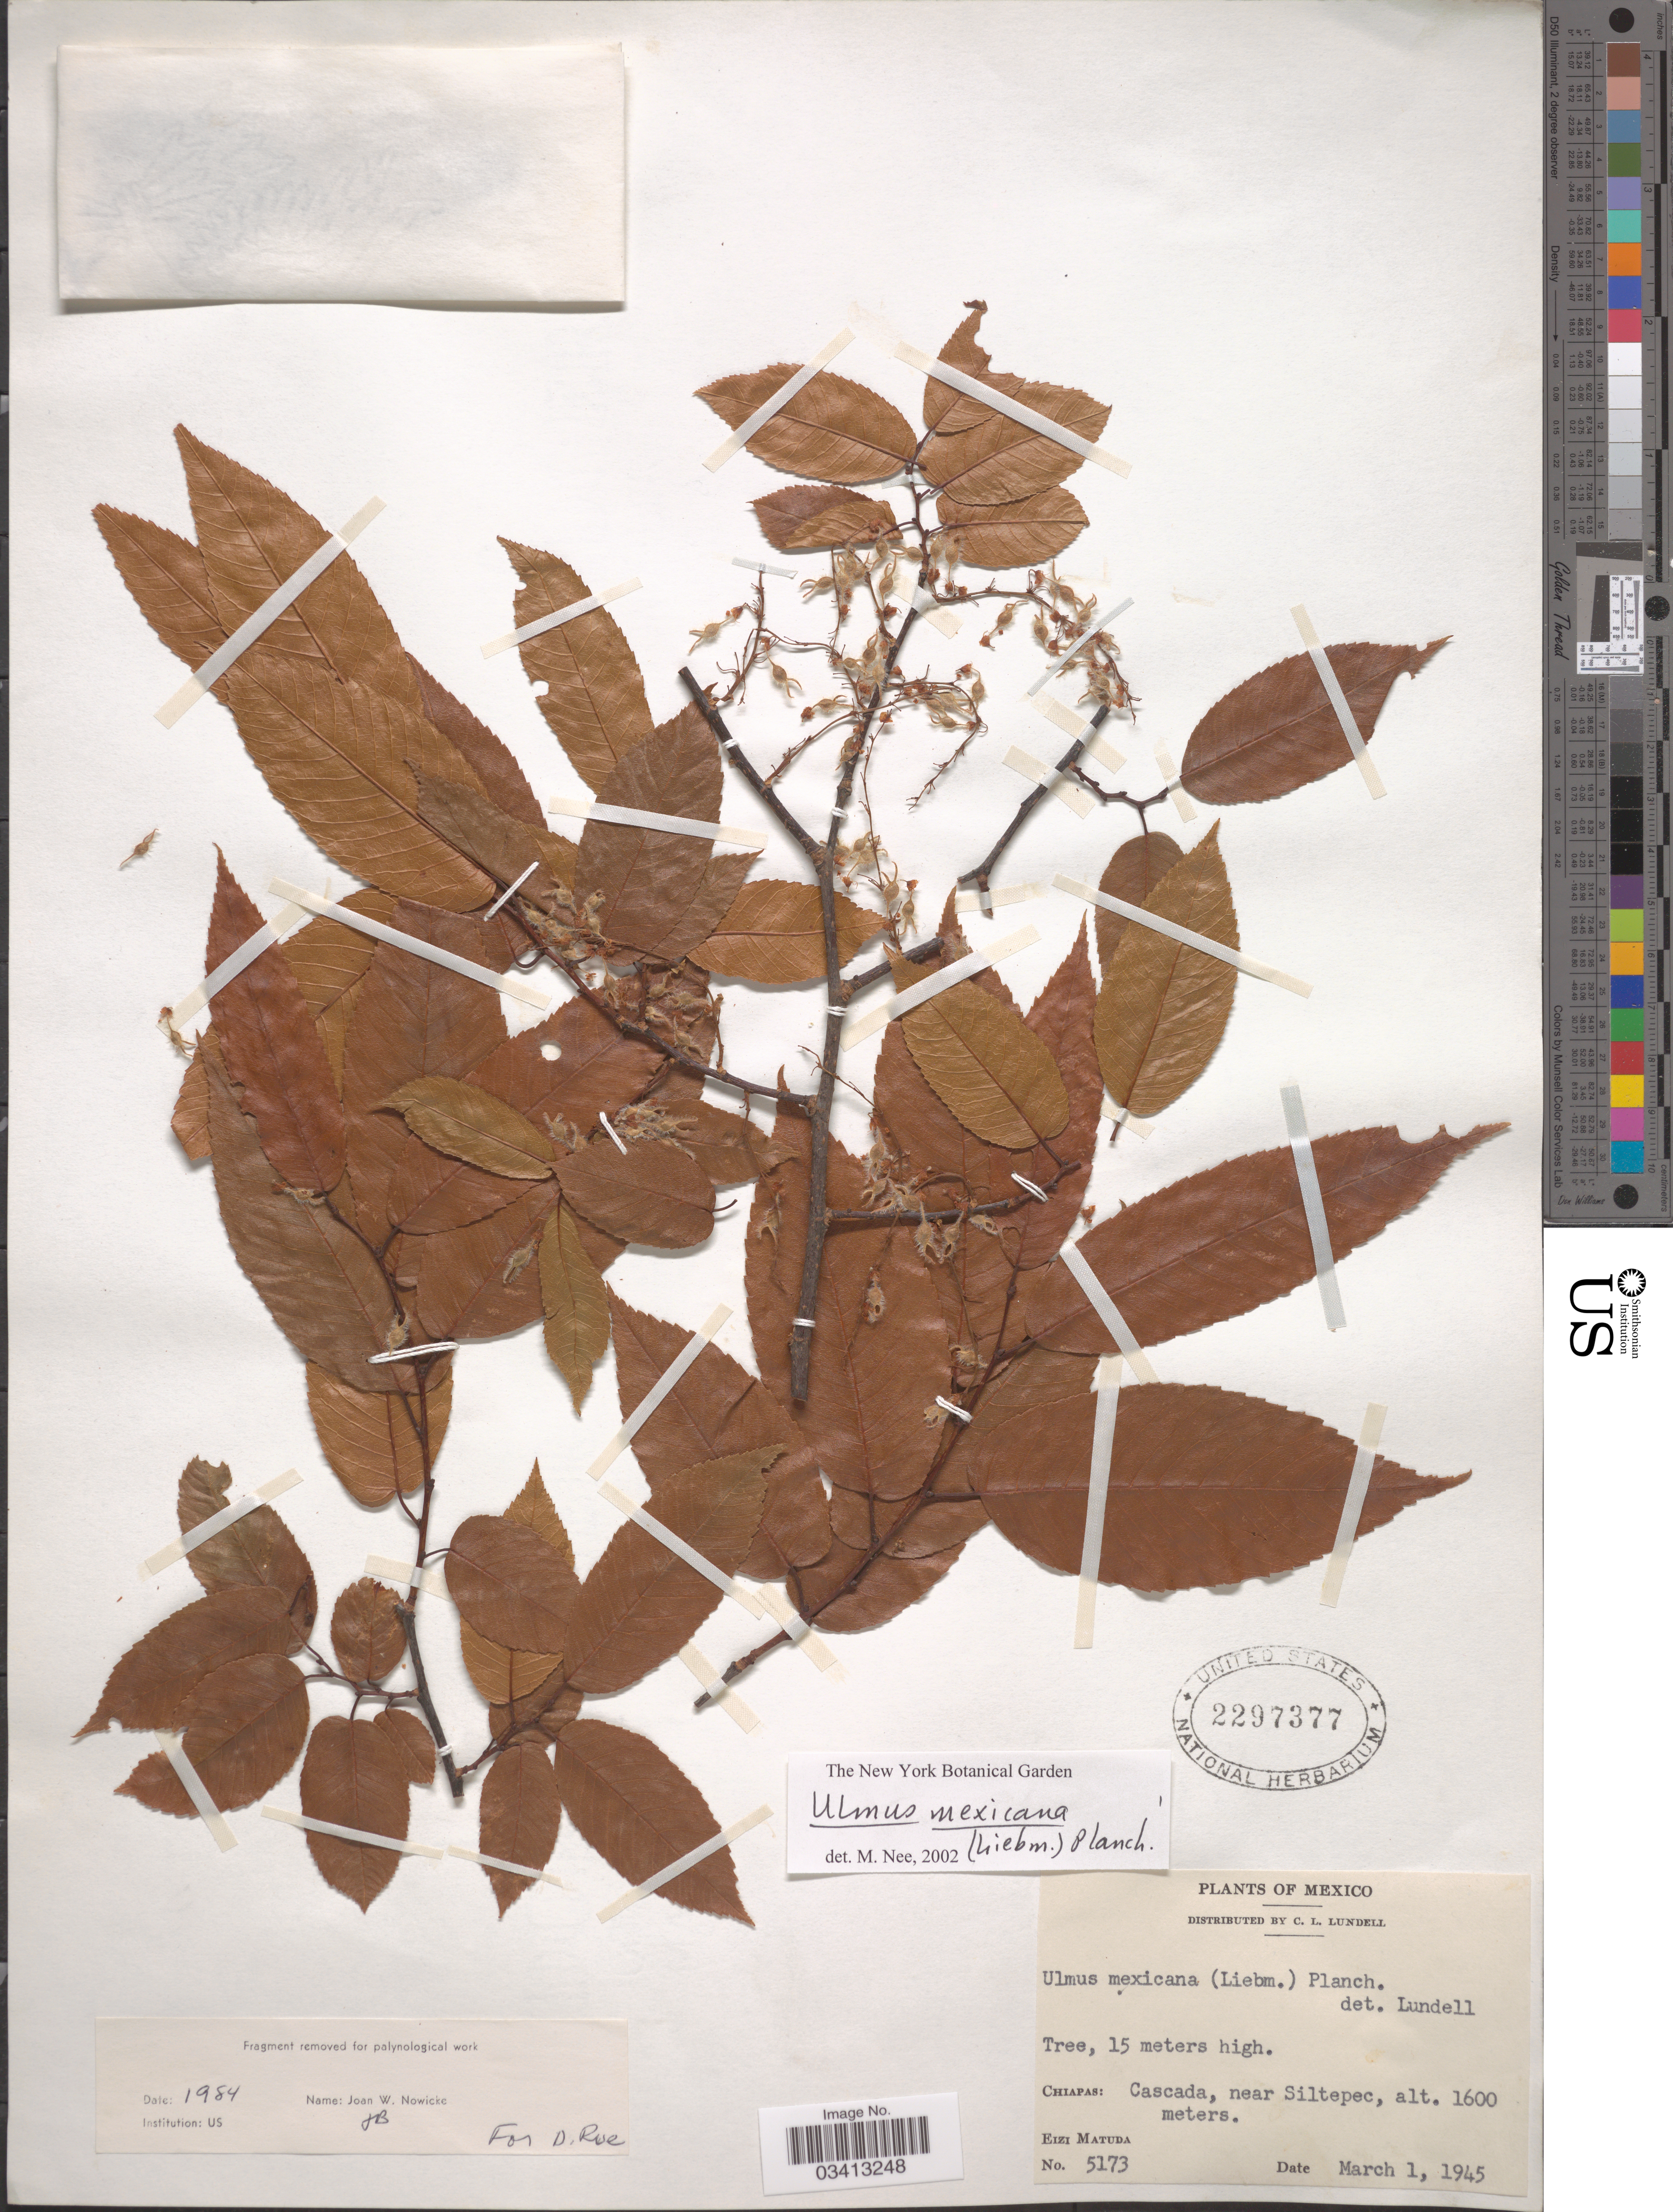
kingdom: Plantae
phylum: Tracheophyta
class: Magnoliopsida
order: Rosales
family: Ulmaceae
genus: Ulmus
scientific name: Ulmus mexicana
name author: (Liebm.) Planch.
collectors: E. Matuda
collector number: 5173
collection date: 1945-03-01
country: Mexico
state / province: Chiapas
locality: Cascada, near Siltepec.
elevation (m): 1600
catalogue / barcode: US 2297377